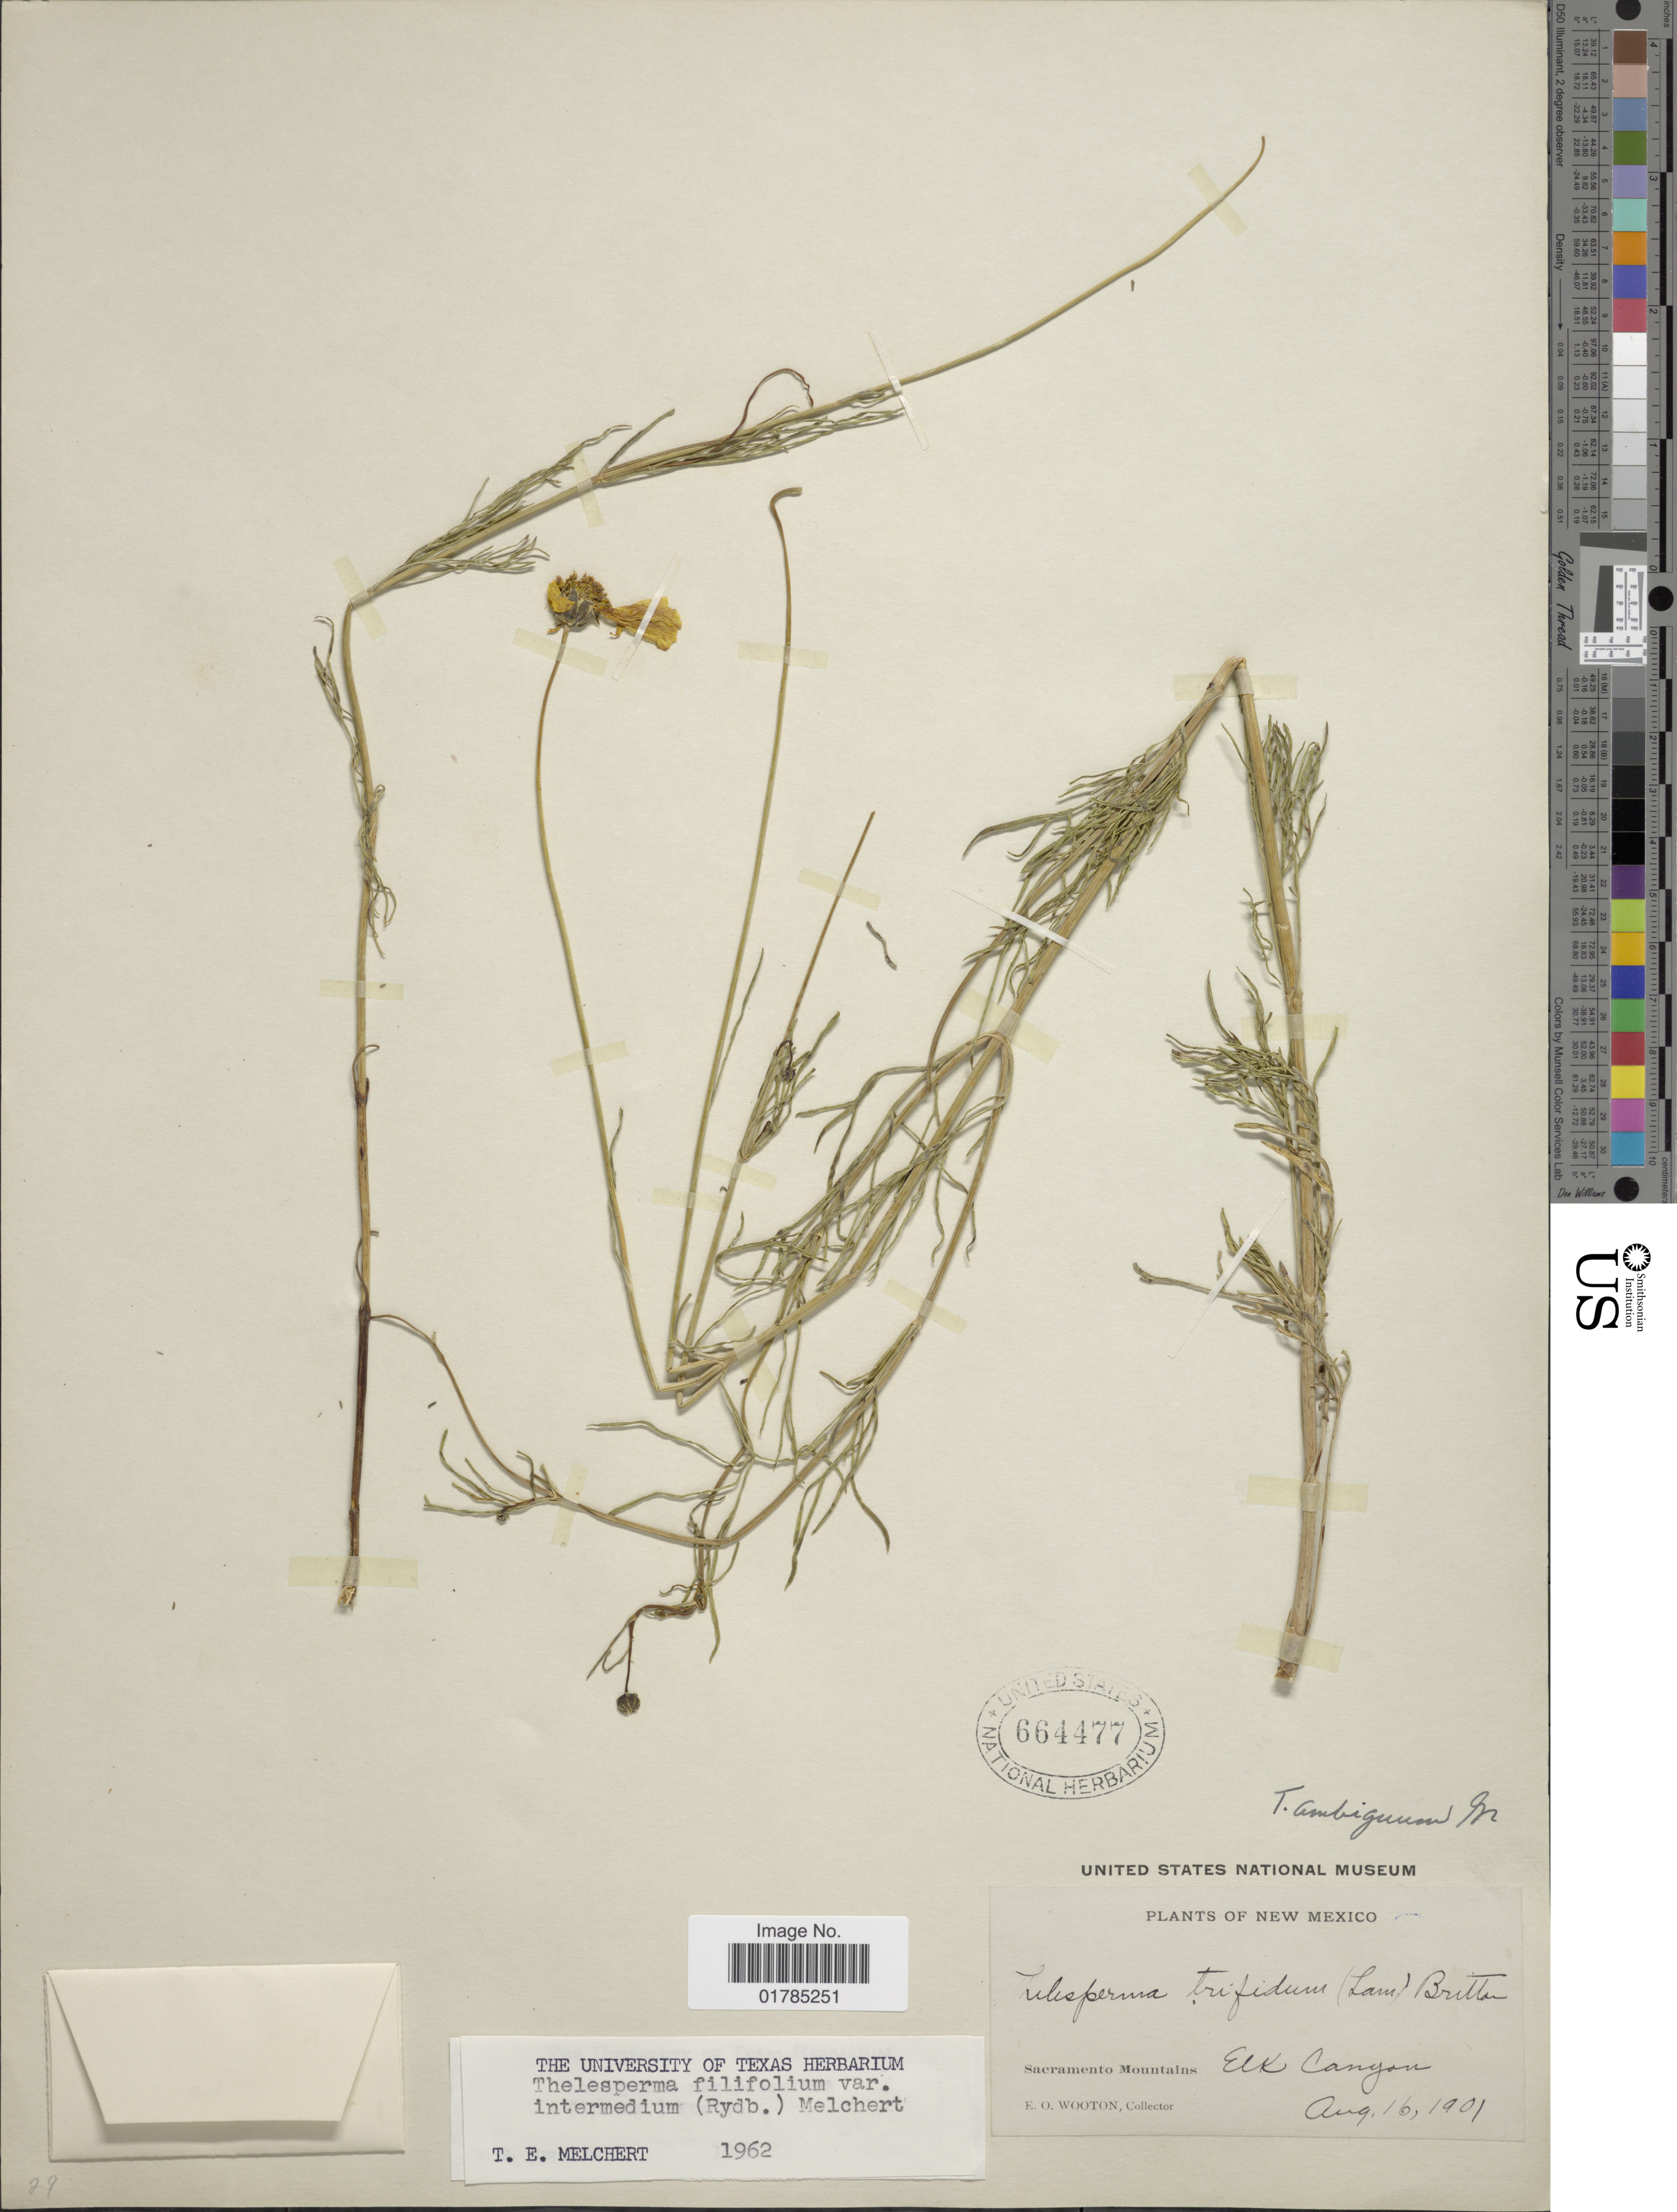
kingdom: Plantae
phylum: Tracheophyta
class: Magnoliopsida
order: Asterales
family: Asteraceae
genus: Thelesperma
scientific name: Thelesperma filifolium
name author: (Hook.) A. Gray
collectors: E. O. Wooton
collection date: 1901-08-16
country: United States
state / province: New Mexico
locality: Sacramento Mountains Elk Canyon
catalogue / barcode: US 664477